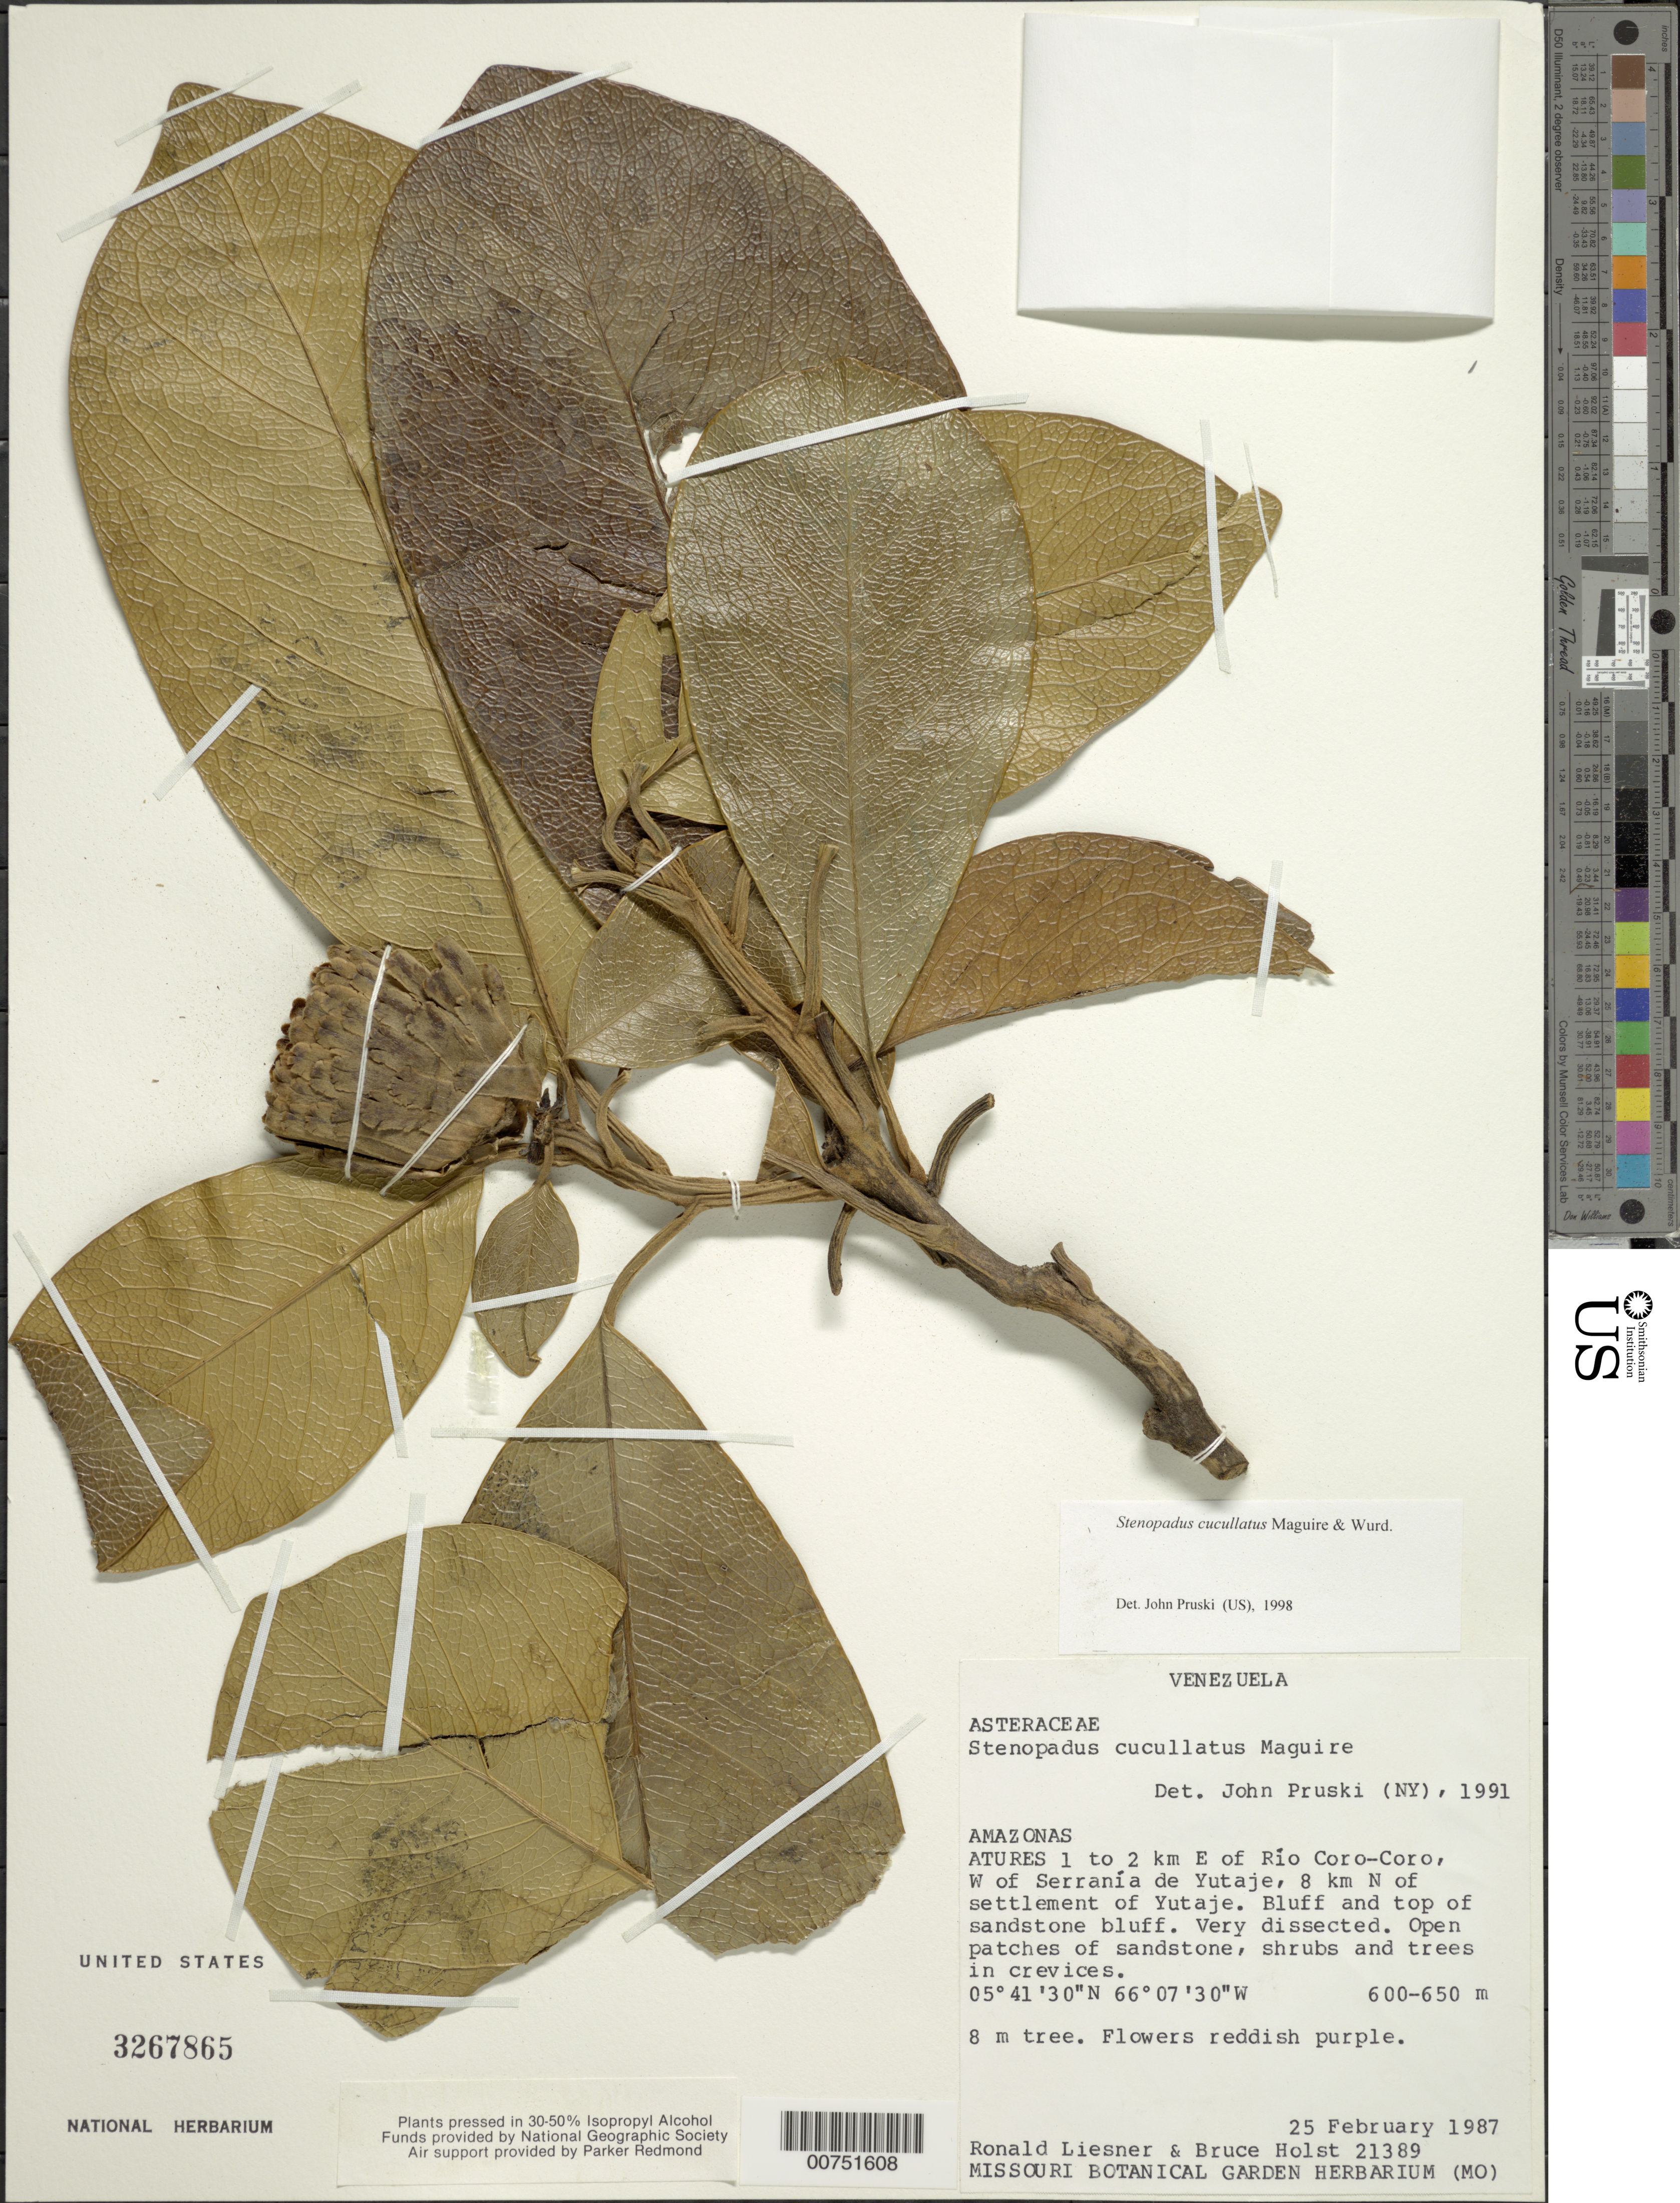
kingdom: Plantae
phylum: Tracheophyta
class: Magnoliopsida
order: Asterales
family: Asteraceae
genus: Stenopadus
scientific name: Stenopadus cucullatus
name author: Maguire & Wurdack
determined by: Pruski, J. F.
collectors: R. L. Liesner & B. Holst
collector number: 21389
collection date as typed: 25-Feb-87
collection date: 1987-02-25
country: Venezuela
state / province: Amazonas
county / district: Atures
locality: Río Coro-Coro, 1-2 km al E, W of Serrania de Yutajé, 8 km N of settlement of Yutajé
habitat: Bluff and top of sandstone bluff. Open patches of sandstone, shrubs and trees in crevices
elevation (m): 600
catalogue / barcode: US 3267865